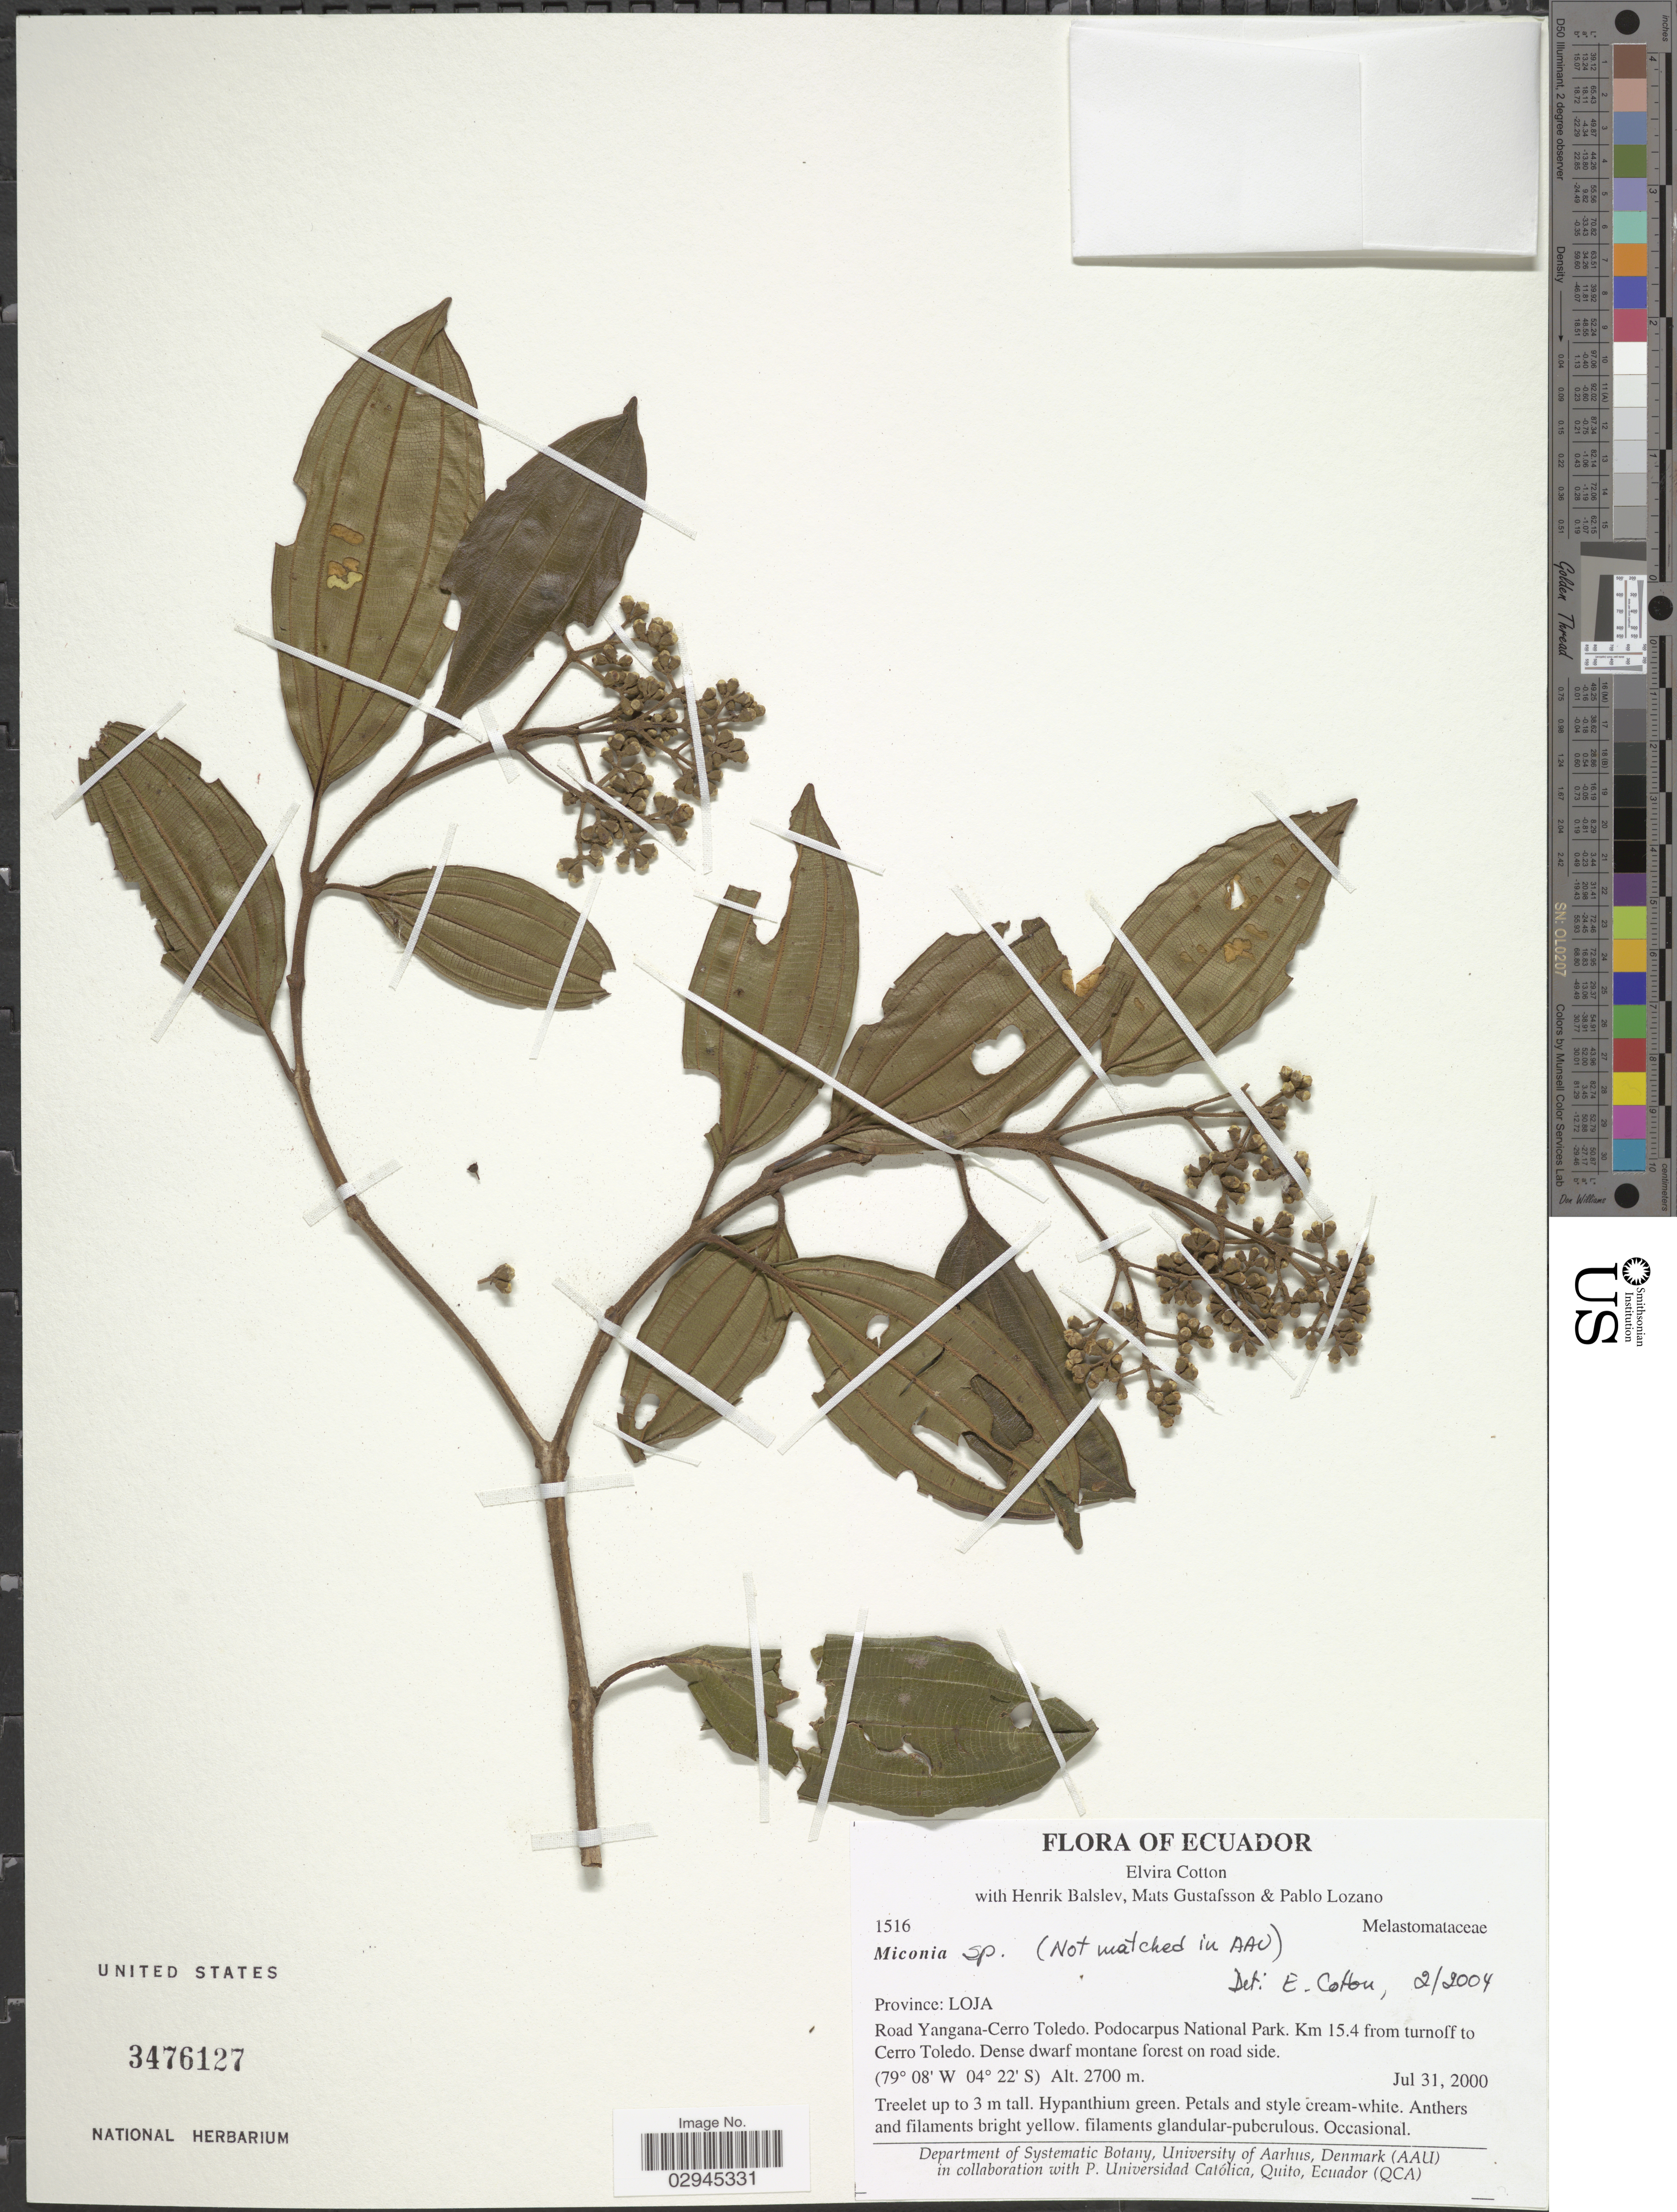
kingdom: Plantae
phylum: Tracheophyta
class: Magnoliopsida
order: Myrtales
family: Melastomataceae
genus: Miconia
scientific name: Miconia sp.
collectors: E. Cotton, H. Balslev, M. H. Gustafsson & P. Lozano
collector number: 1516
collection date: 2000-07-31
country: Ecuador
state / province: Loja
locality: Road Yangana-Cerro Toledo. Podocarpus National Park. Km 15.4 from turnoff to Cerro Toledo.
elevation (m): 2700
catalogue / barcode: US 3476127